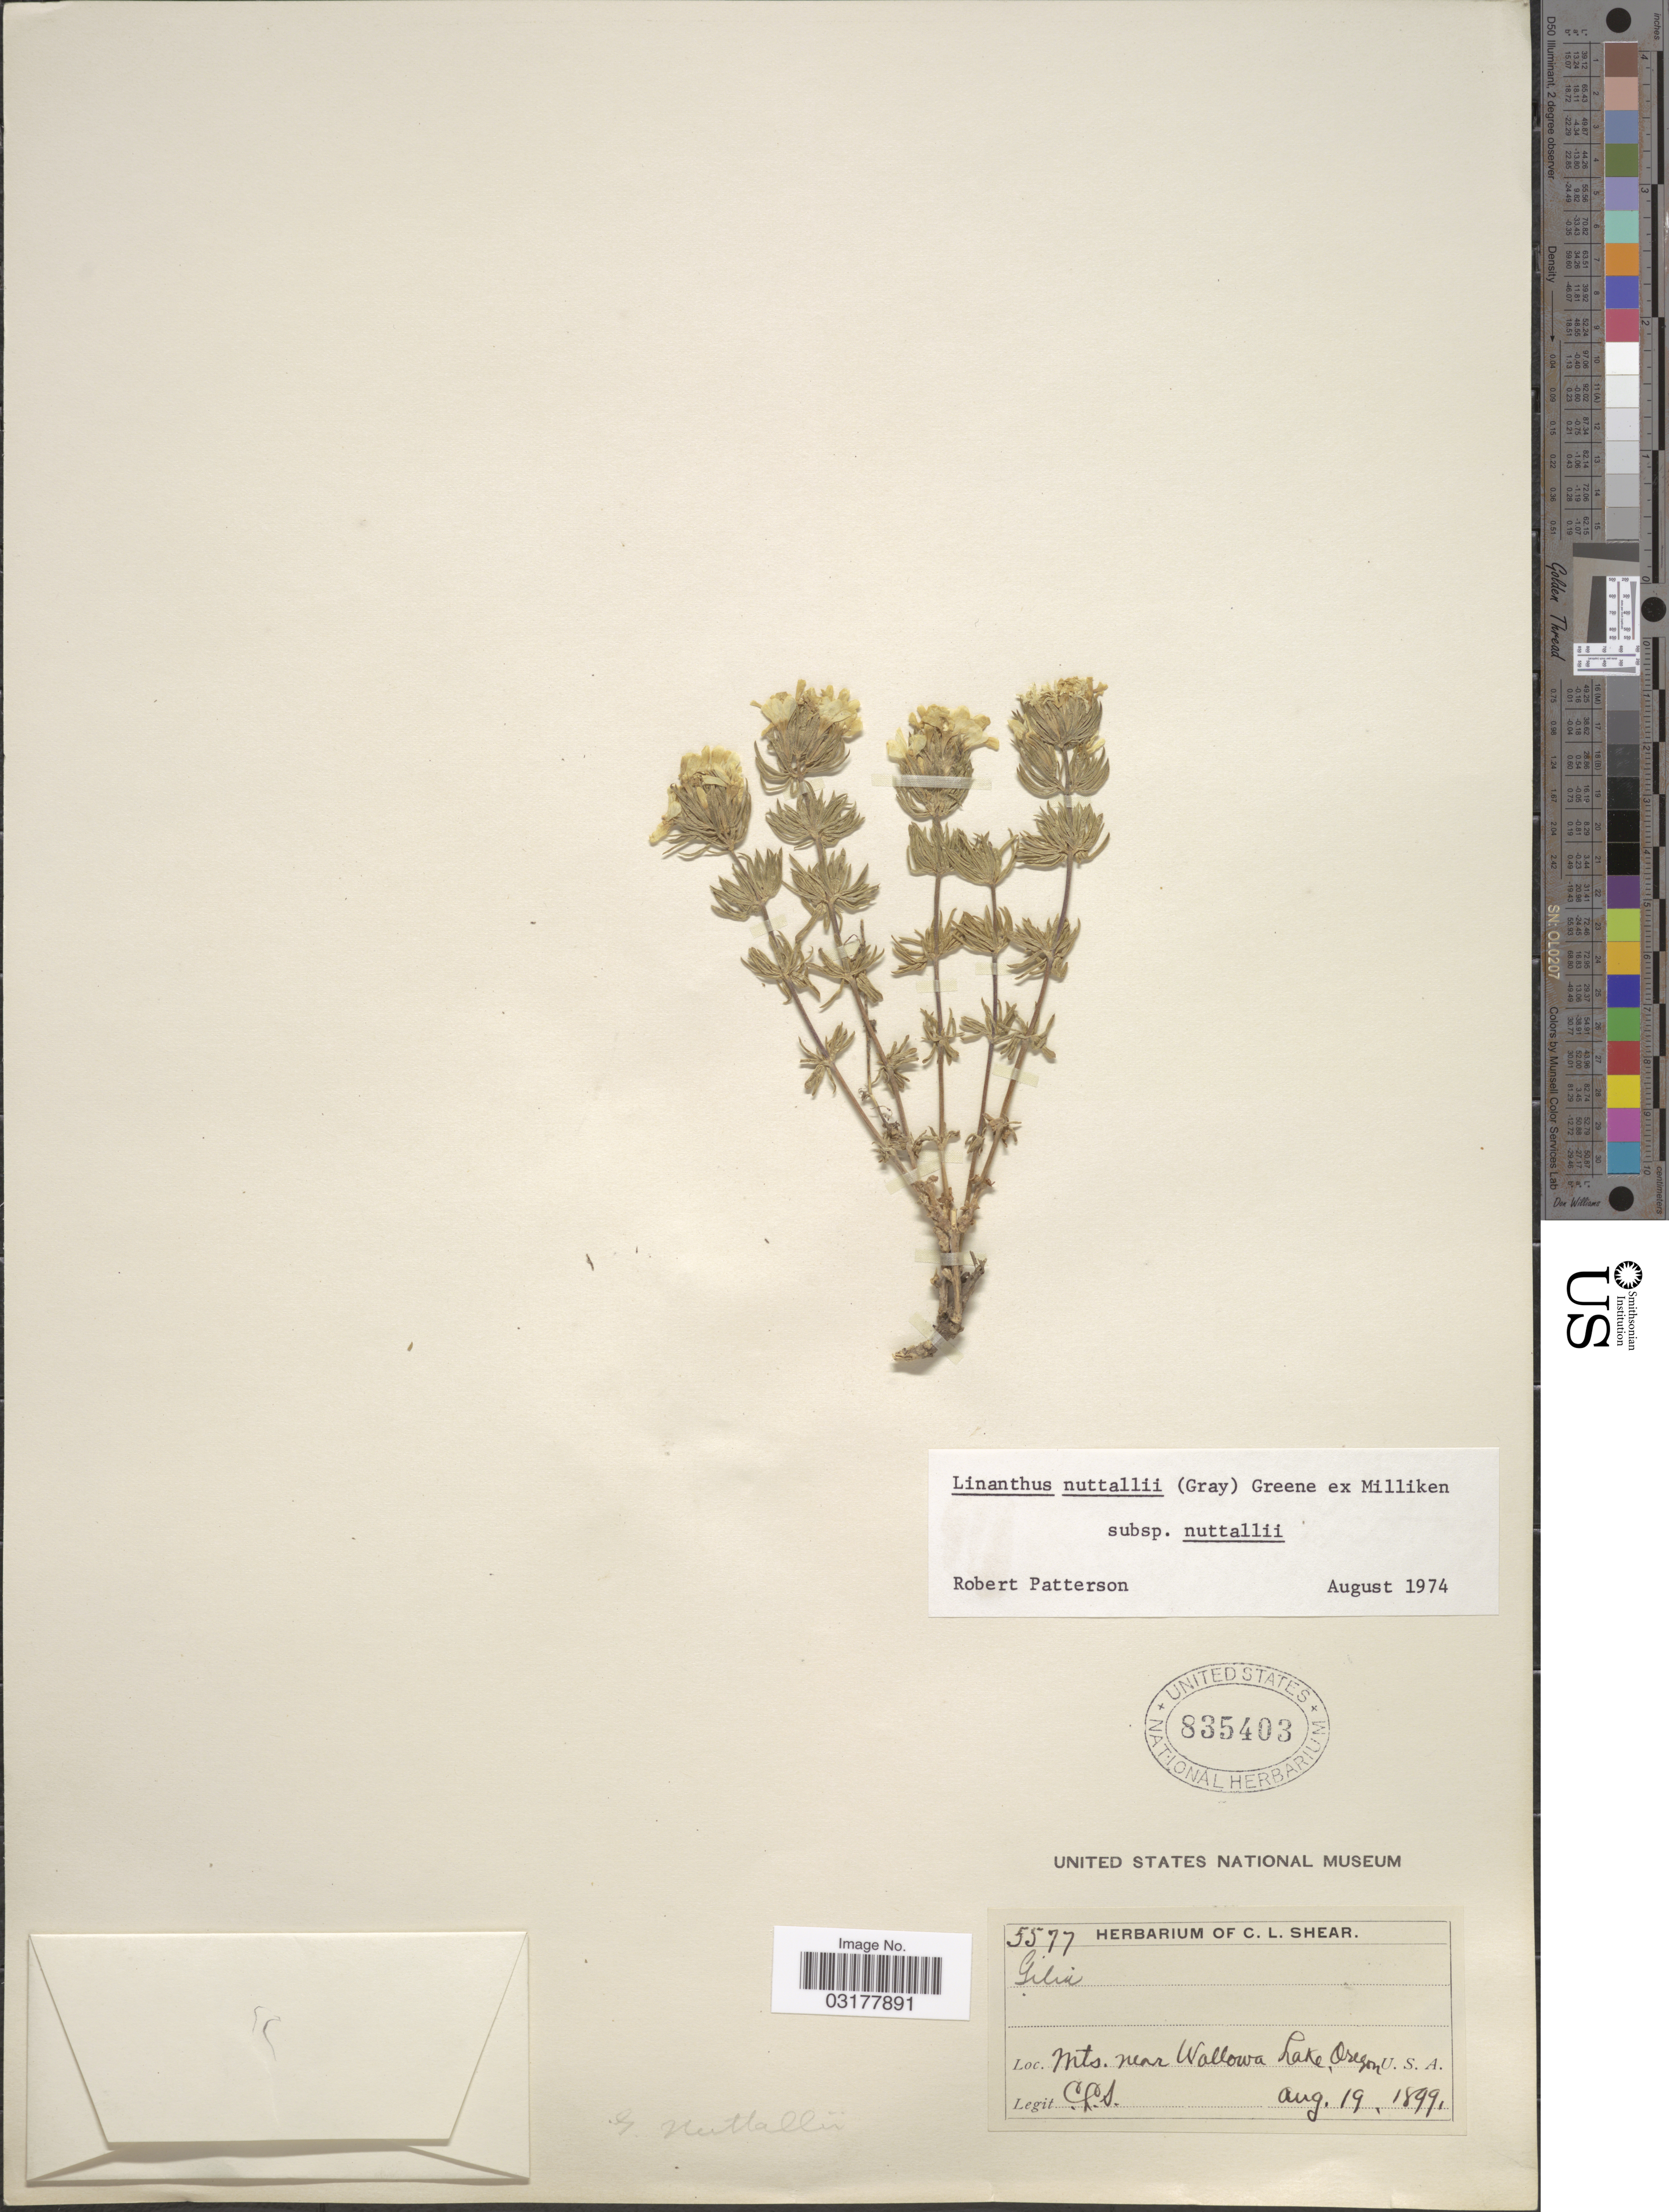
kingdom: Plantae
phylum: Tracheophyta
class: Magnoliopsida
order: Ericales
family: Polemoniaceae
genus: Leptosiphon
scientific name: Leptosiphon nuttallii subsp. nuttallii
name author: (A. Gray) J.M. Porter & L.A. Johnson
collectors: C. L. Shear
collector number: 5577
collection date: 1899-08-19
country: United States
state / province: Oregon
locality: Mts. near Wallowa Lake.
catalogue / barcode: US 835403